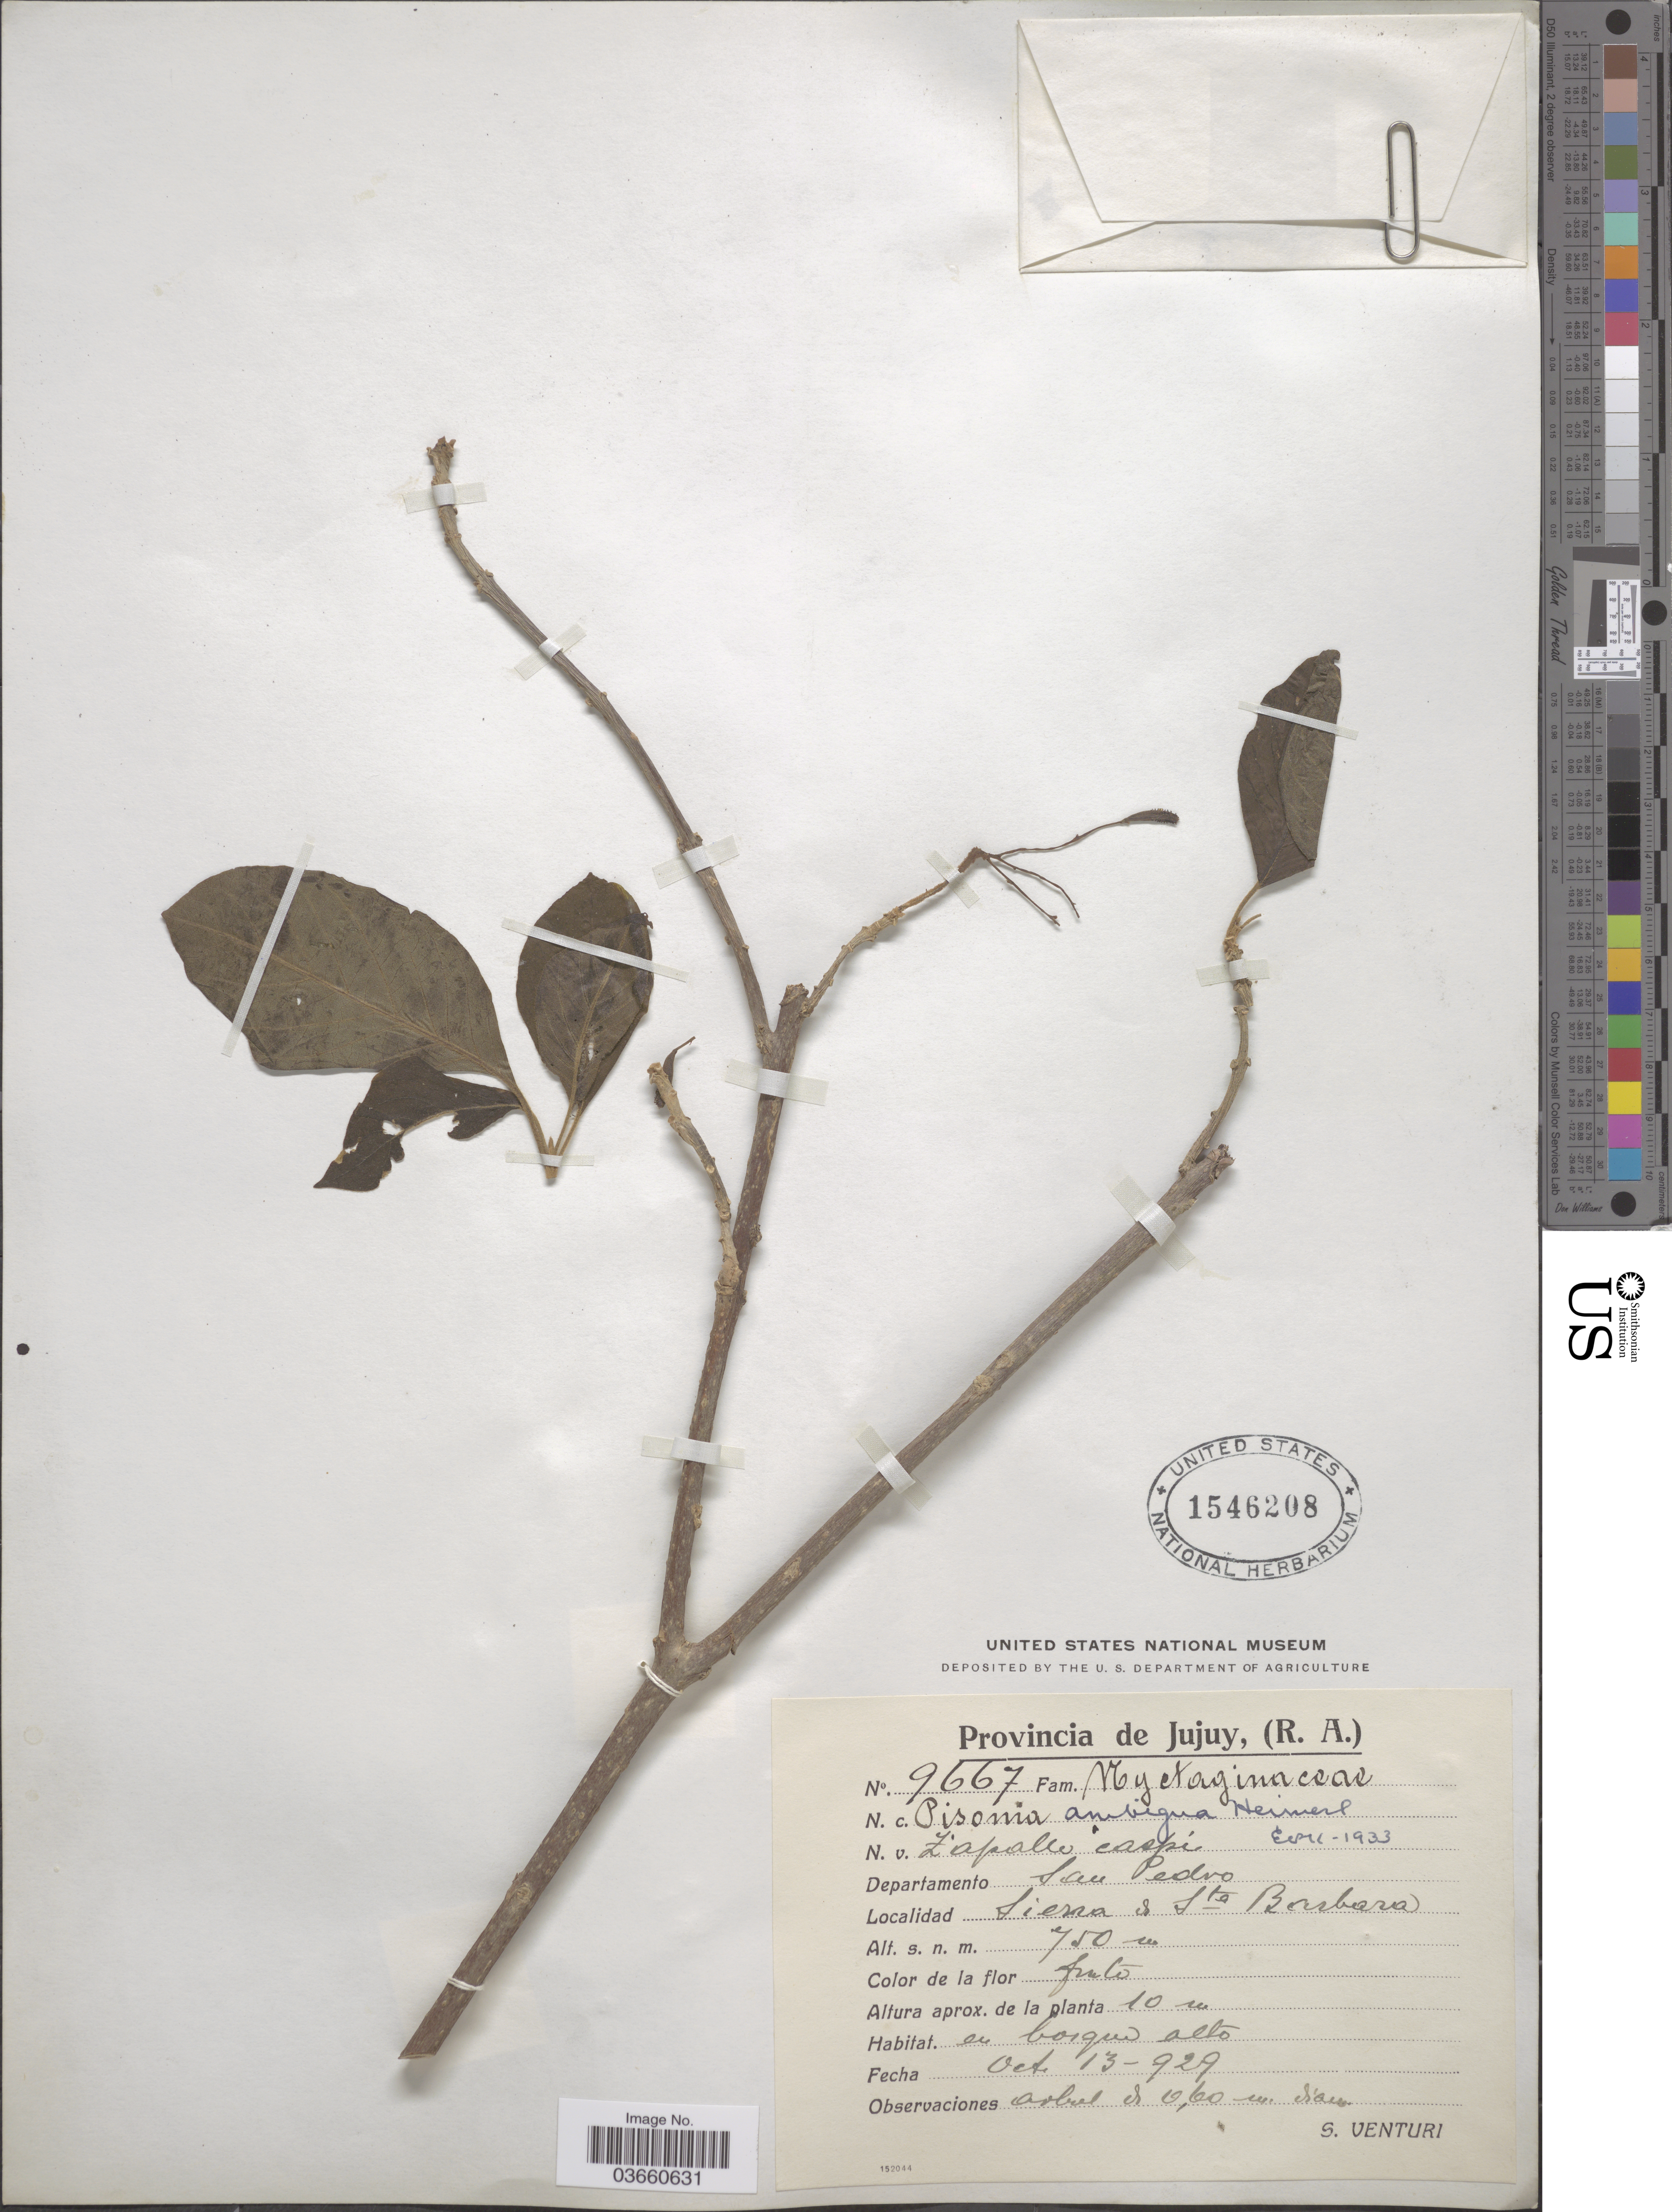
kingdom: Plantae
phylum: Tracheophyta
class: Magnoliopsida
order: Caryophyllales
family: Nyctaginaceae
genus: Pisonia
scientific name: Pisonia ambigua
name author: Heimerl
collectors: S. Venturi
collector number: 9667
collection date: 1929-10-13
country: Argentina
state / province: Jujuy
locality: Departamento San Pedro. Sierra de Sta Barbara.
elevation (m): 750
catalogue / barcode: US 1546208